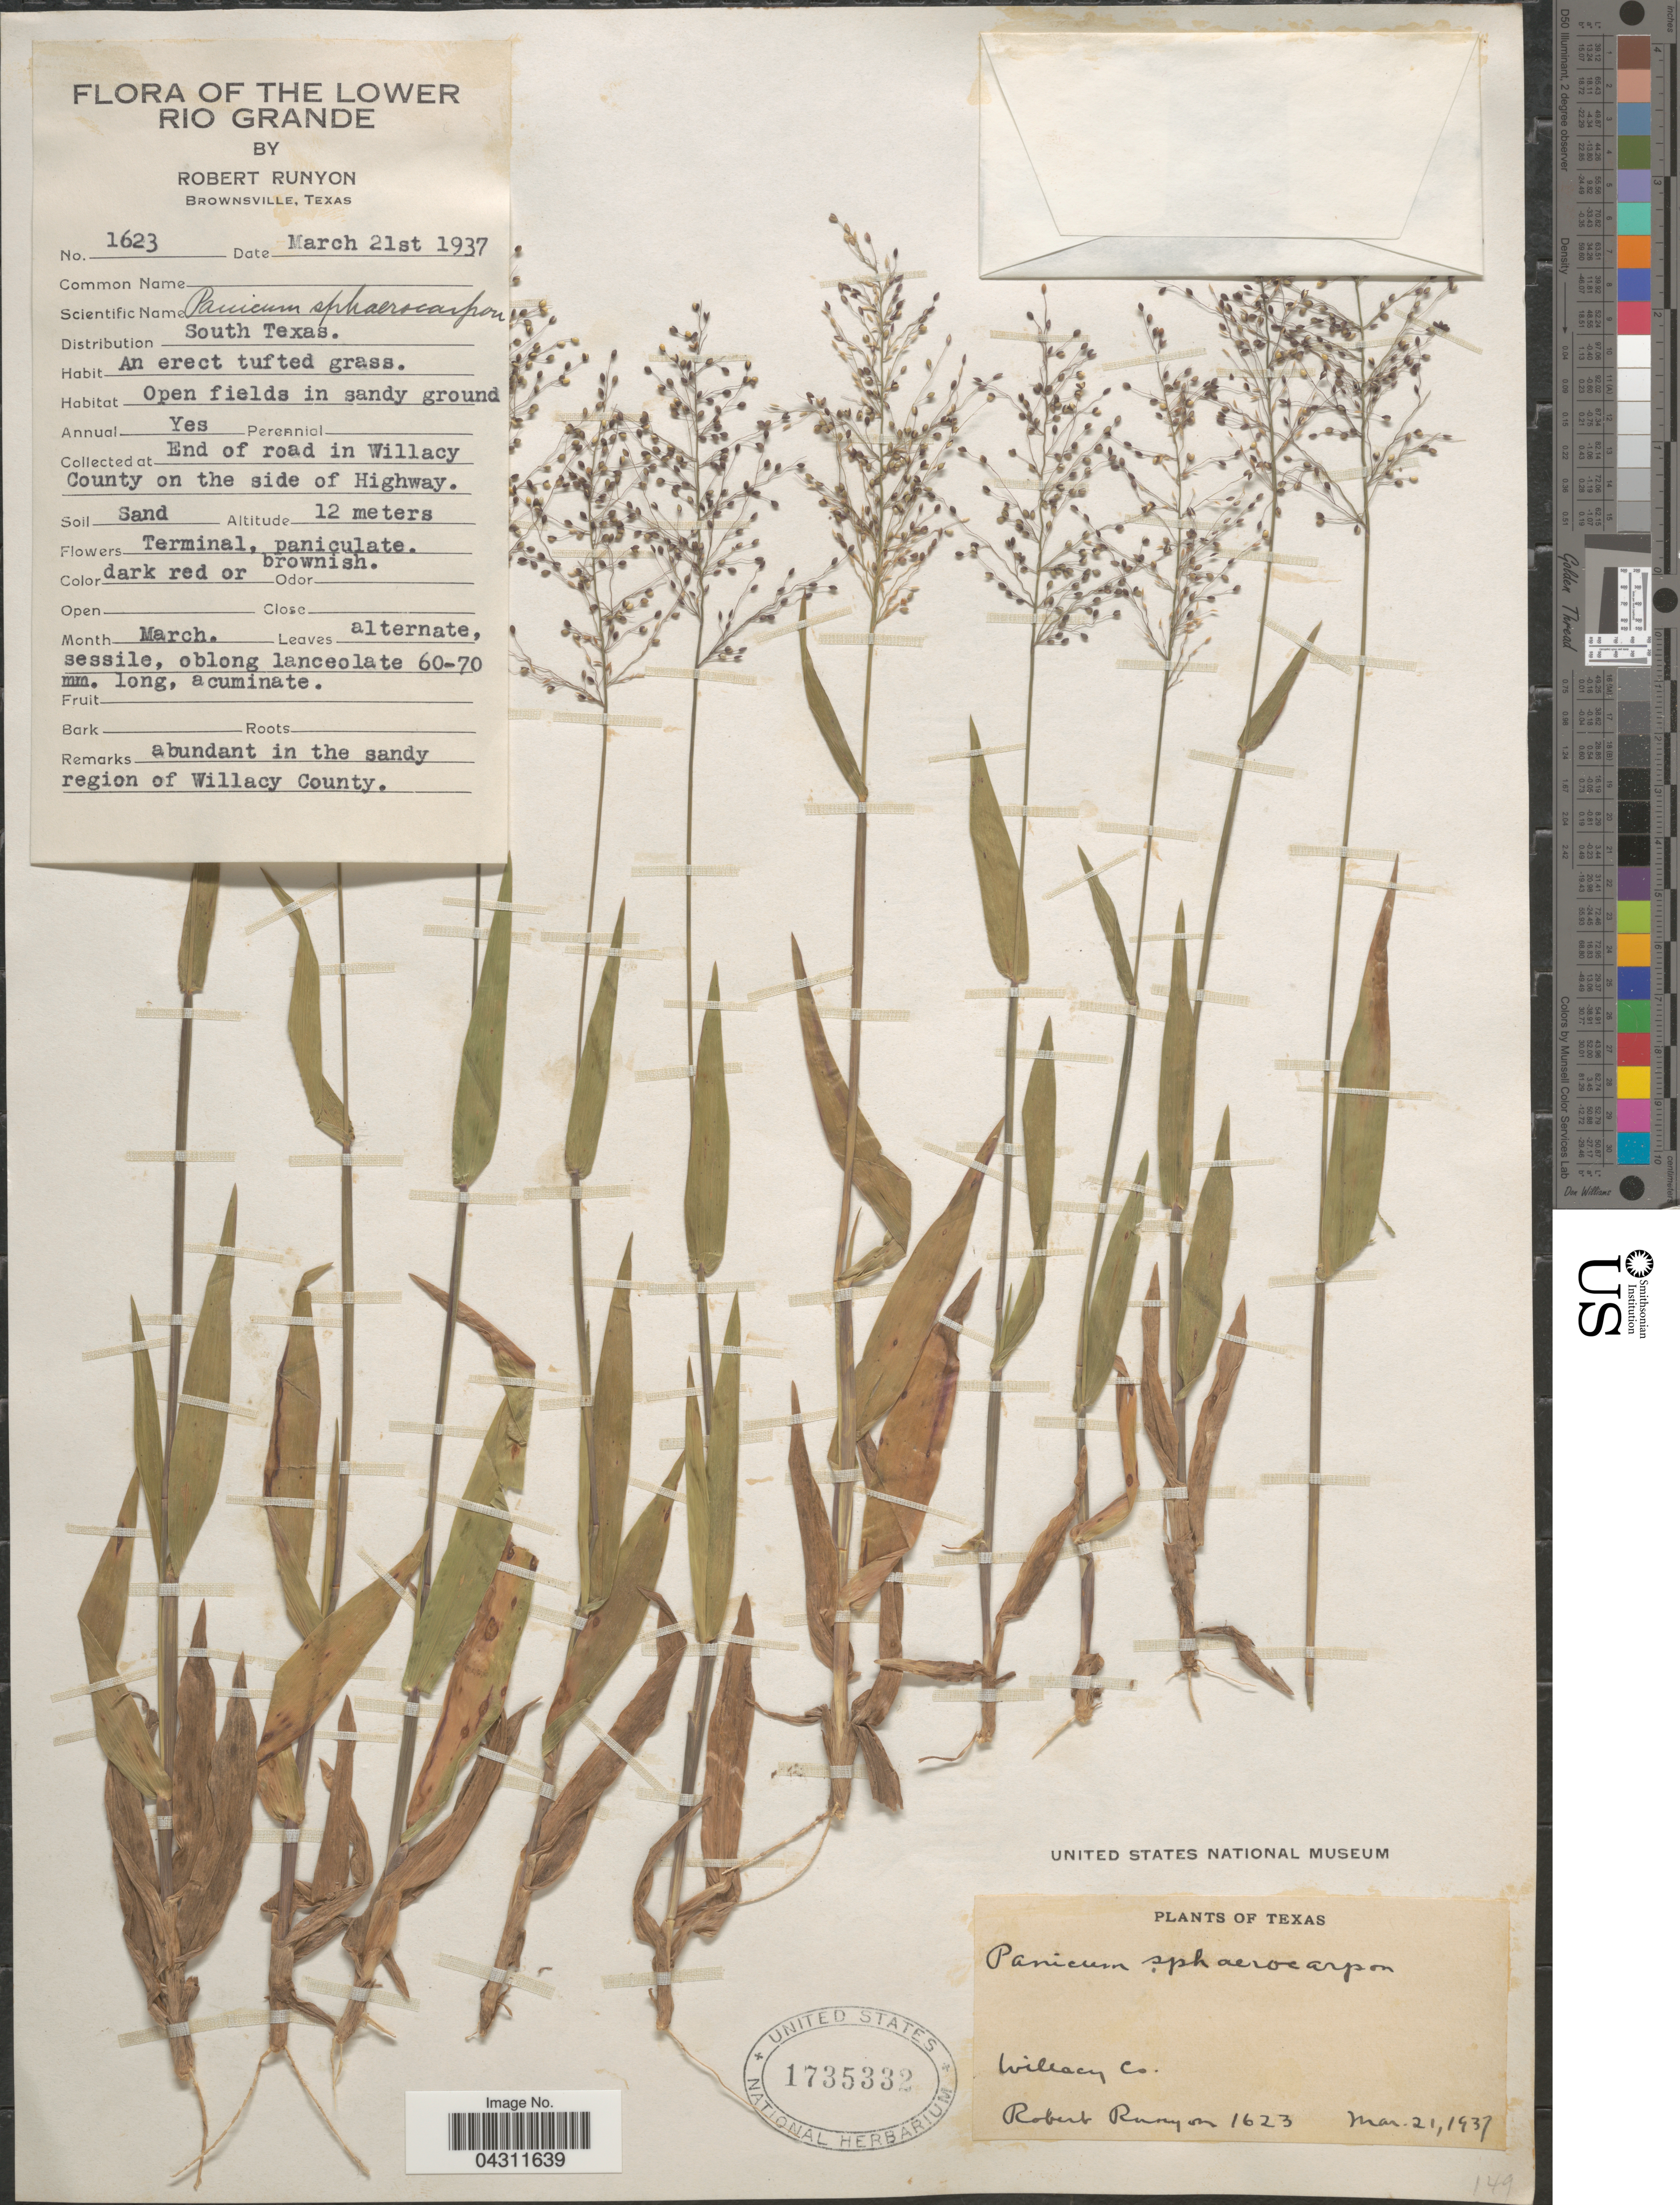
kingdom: Plantae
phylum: Tracheophyta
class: Liliopsida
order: Poales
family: Poaceae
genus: Dichanthelium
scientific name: Dichanthelium strigosum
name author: (Muhl. ex Elliott) Freckmann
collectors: R. Runyon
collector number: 1623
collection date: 1937-03-21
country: United States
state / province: Texas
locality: The Lower Rio Grande. End of road in willacy County on the side of Highway. Willacy Co.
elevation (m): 12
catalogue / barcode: US 1735332